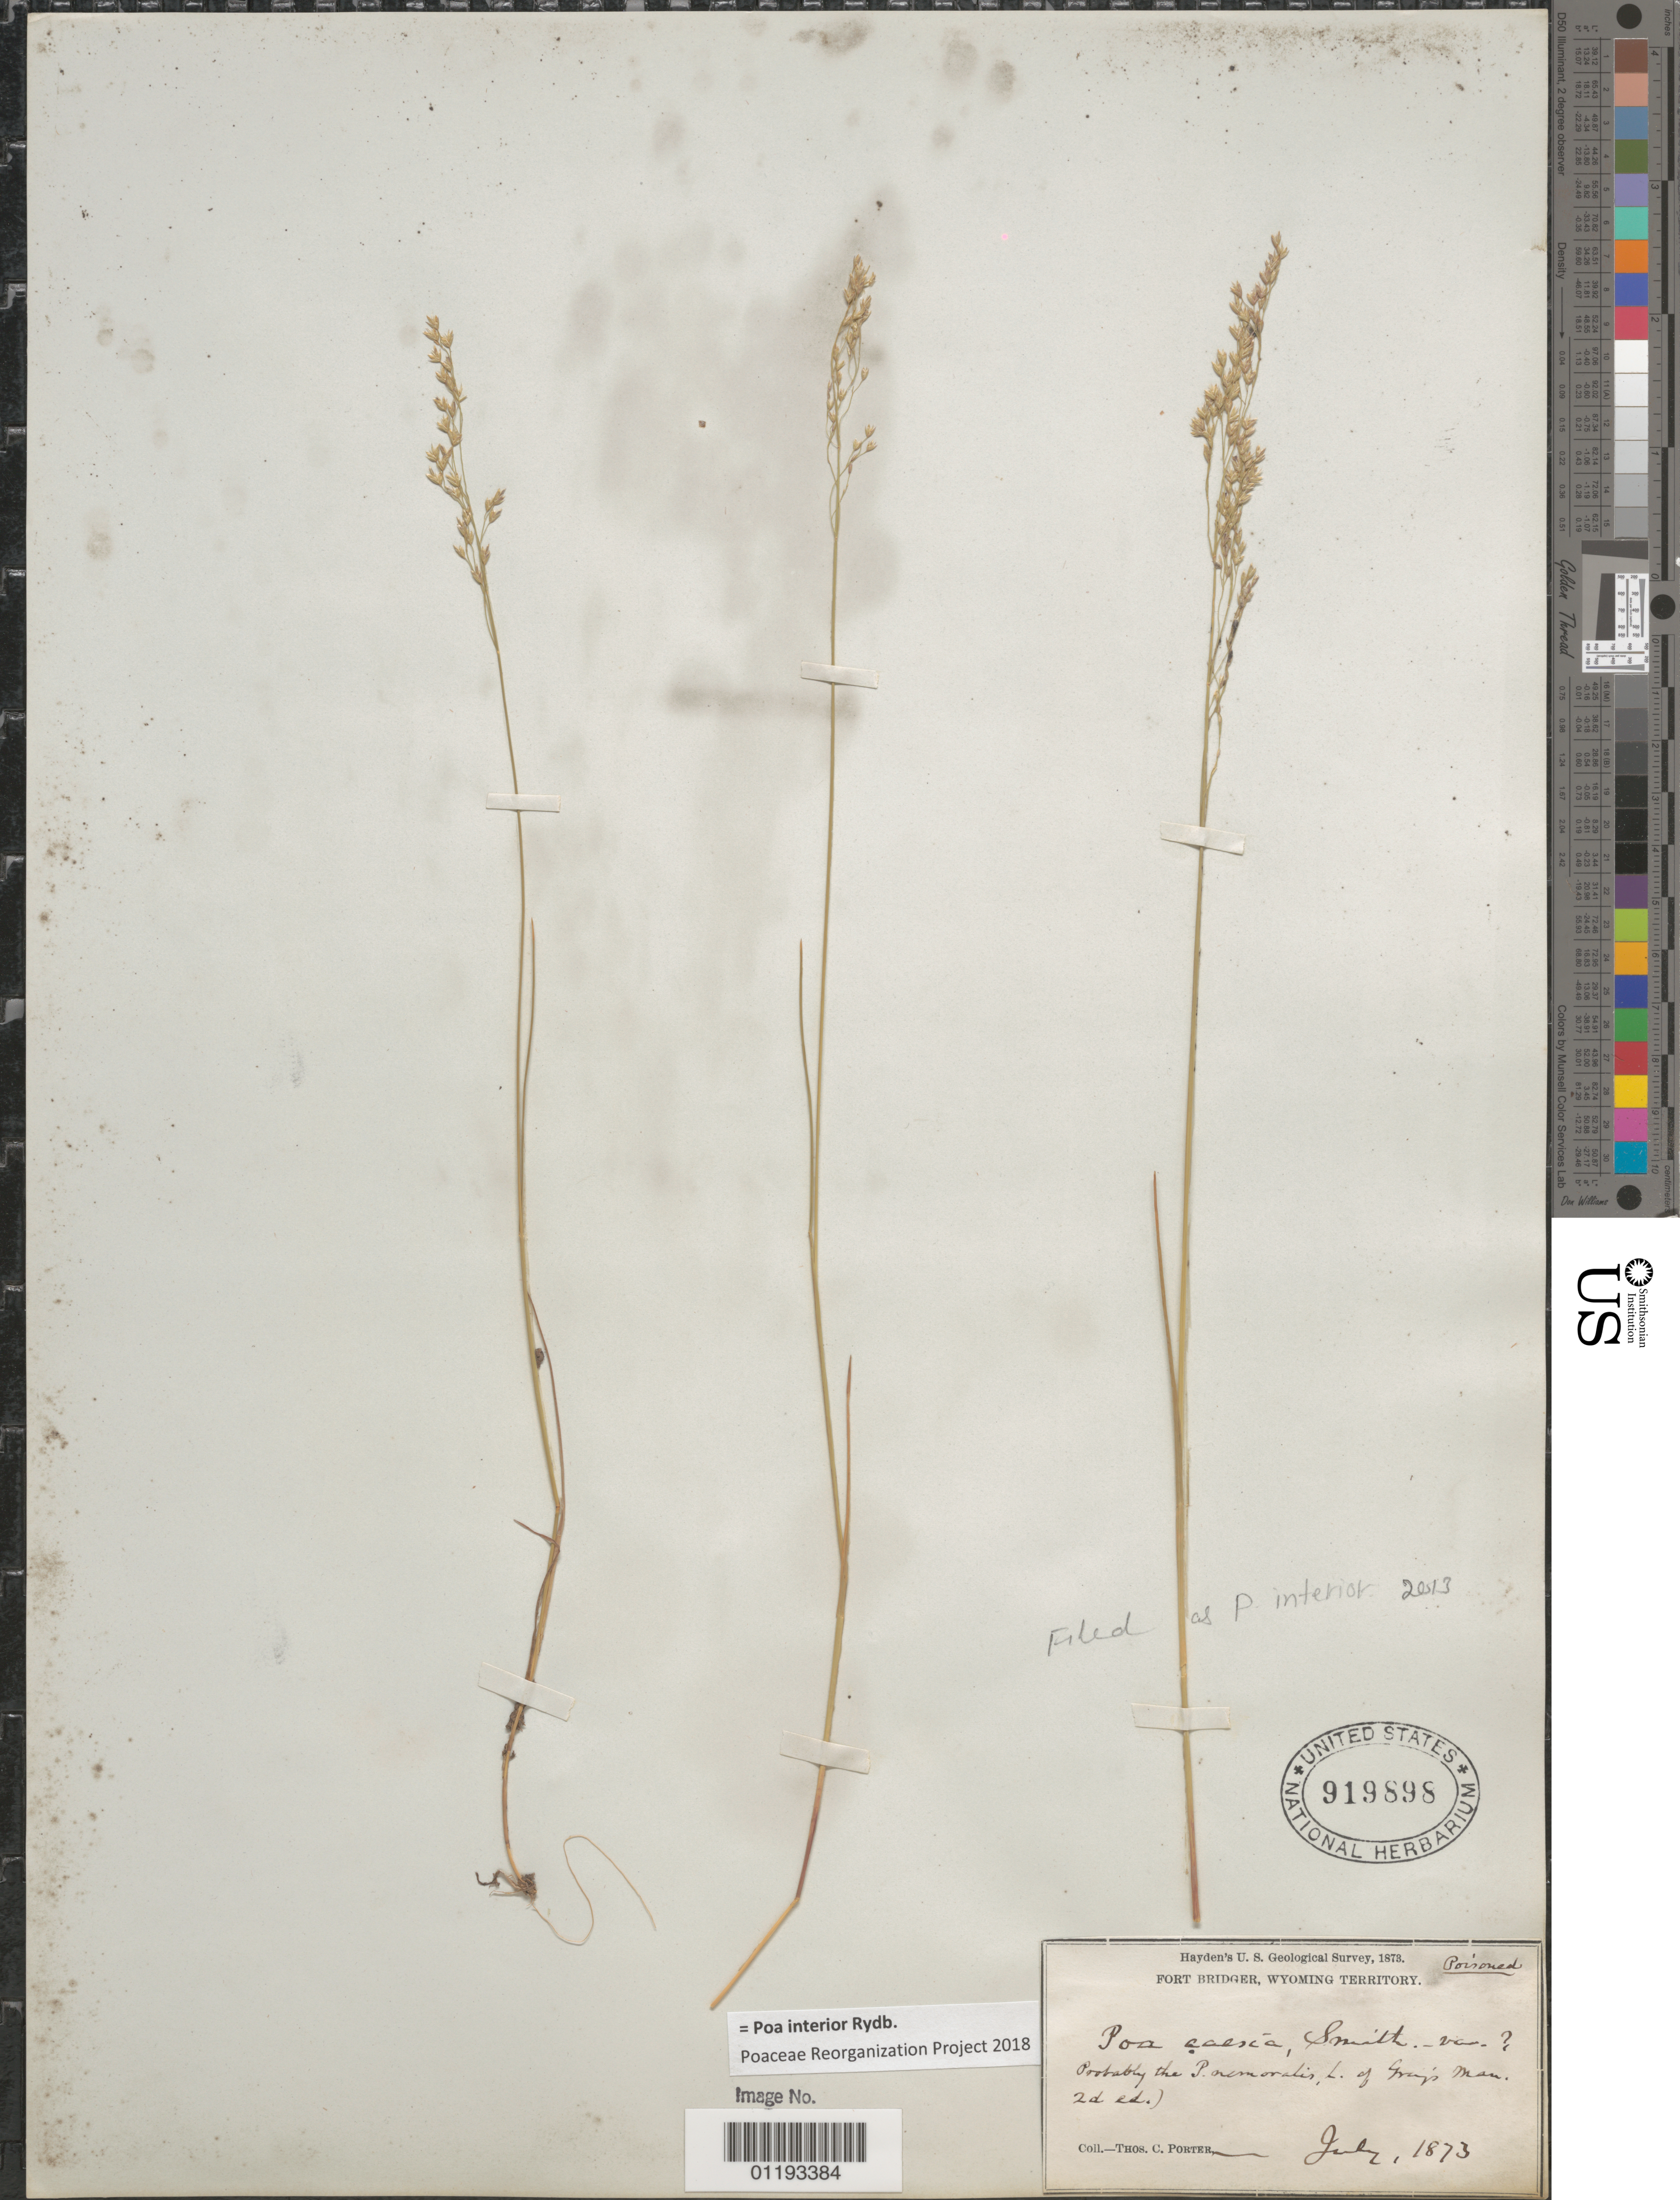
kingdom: Plantae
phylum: Tracheophyta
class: Liliopsida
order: Poales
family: Poaceae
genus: Poa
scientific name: Poa interior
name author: Rydb.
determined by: Poaceae Reorganization Project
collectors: T. C. Porter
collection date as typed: Jul 1873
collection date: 1873-07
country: United States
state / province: Wyoming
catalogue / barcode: US 919898